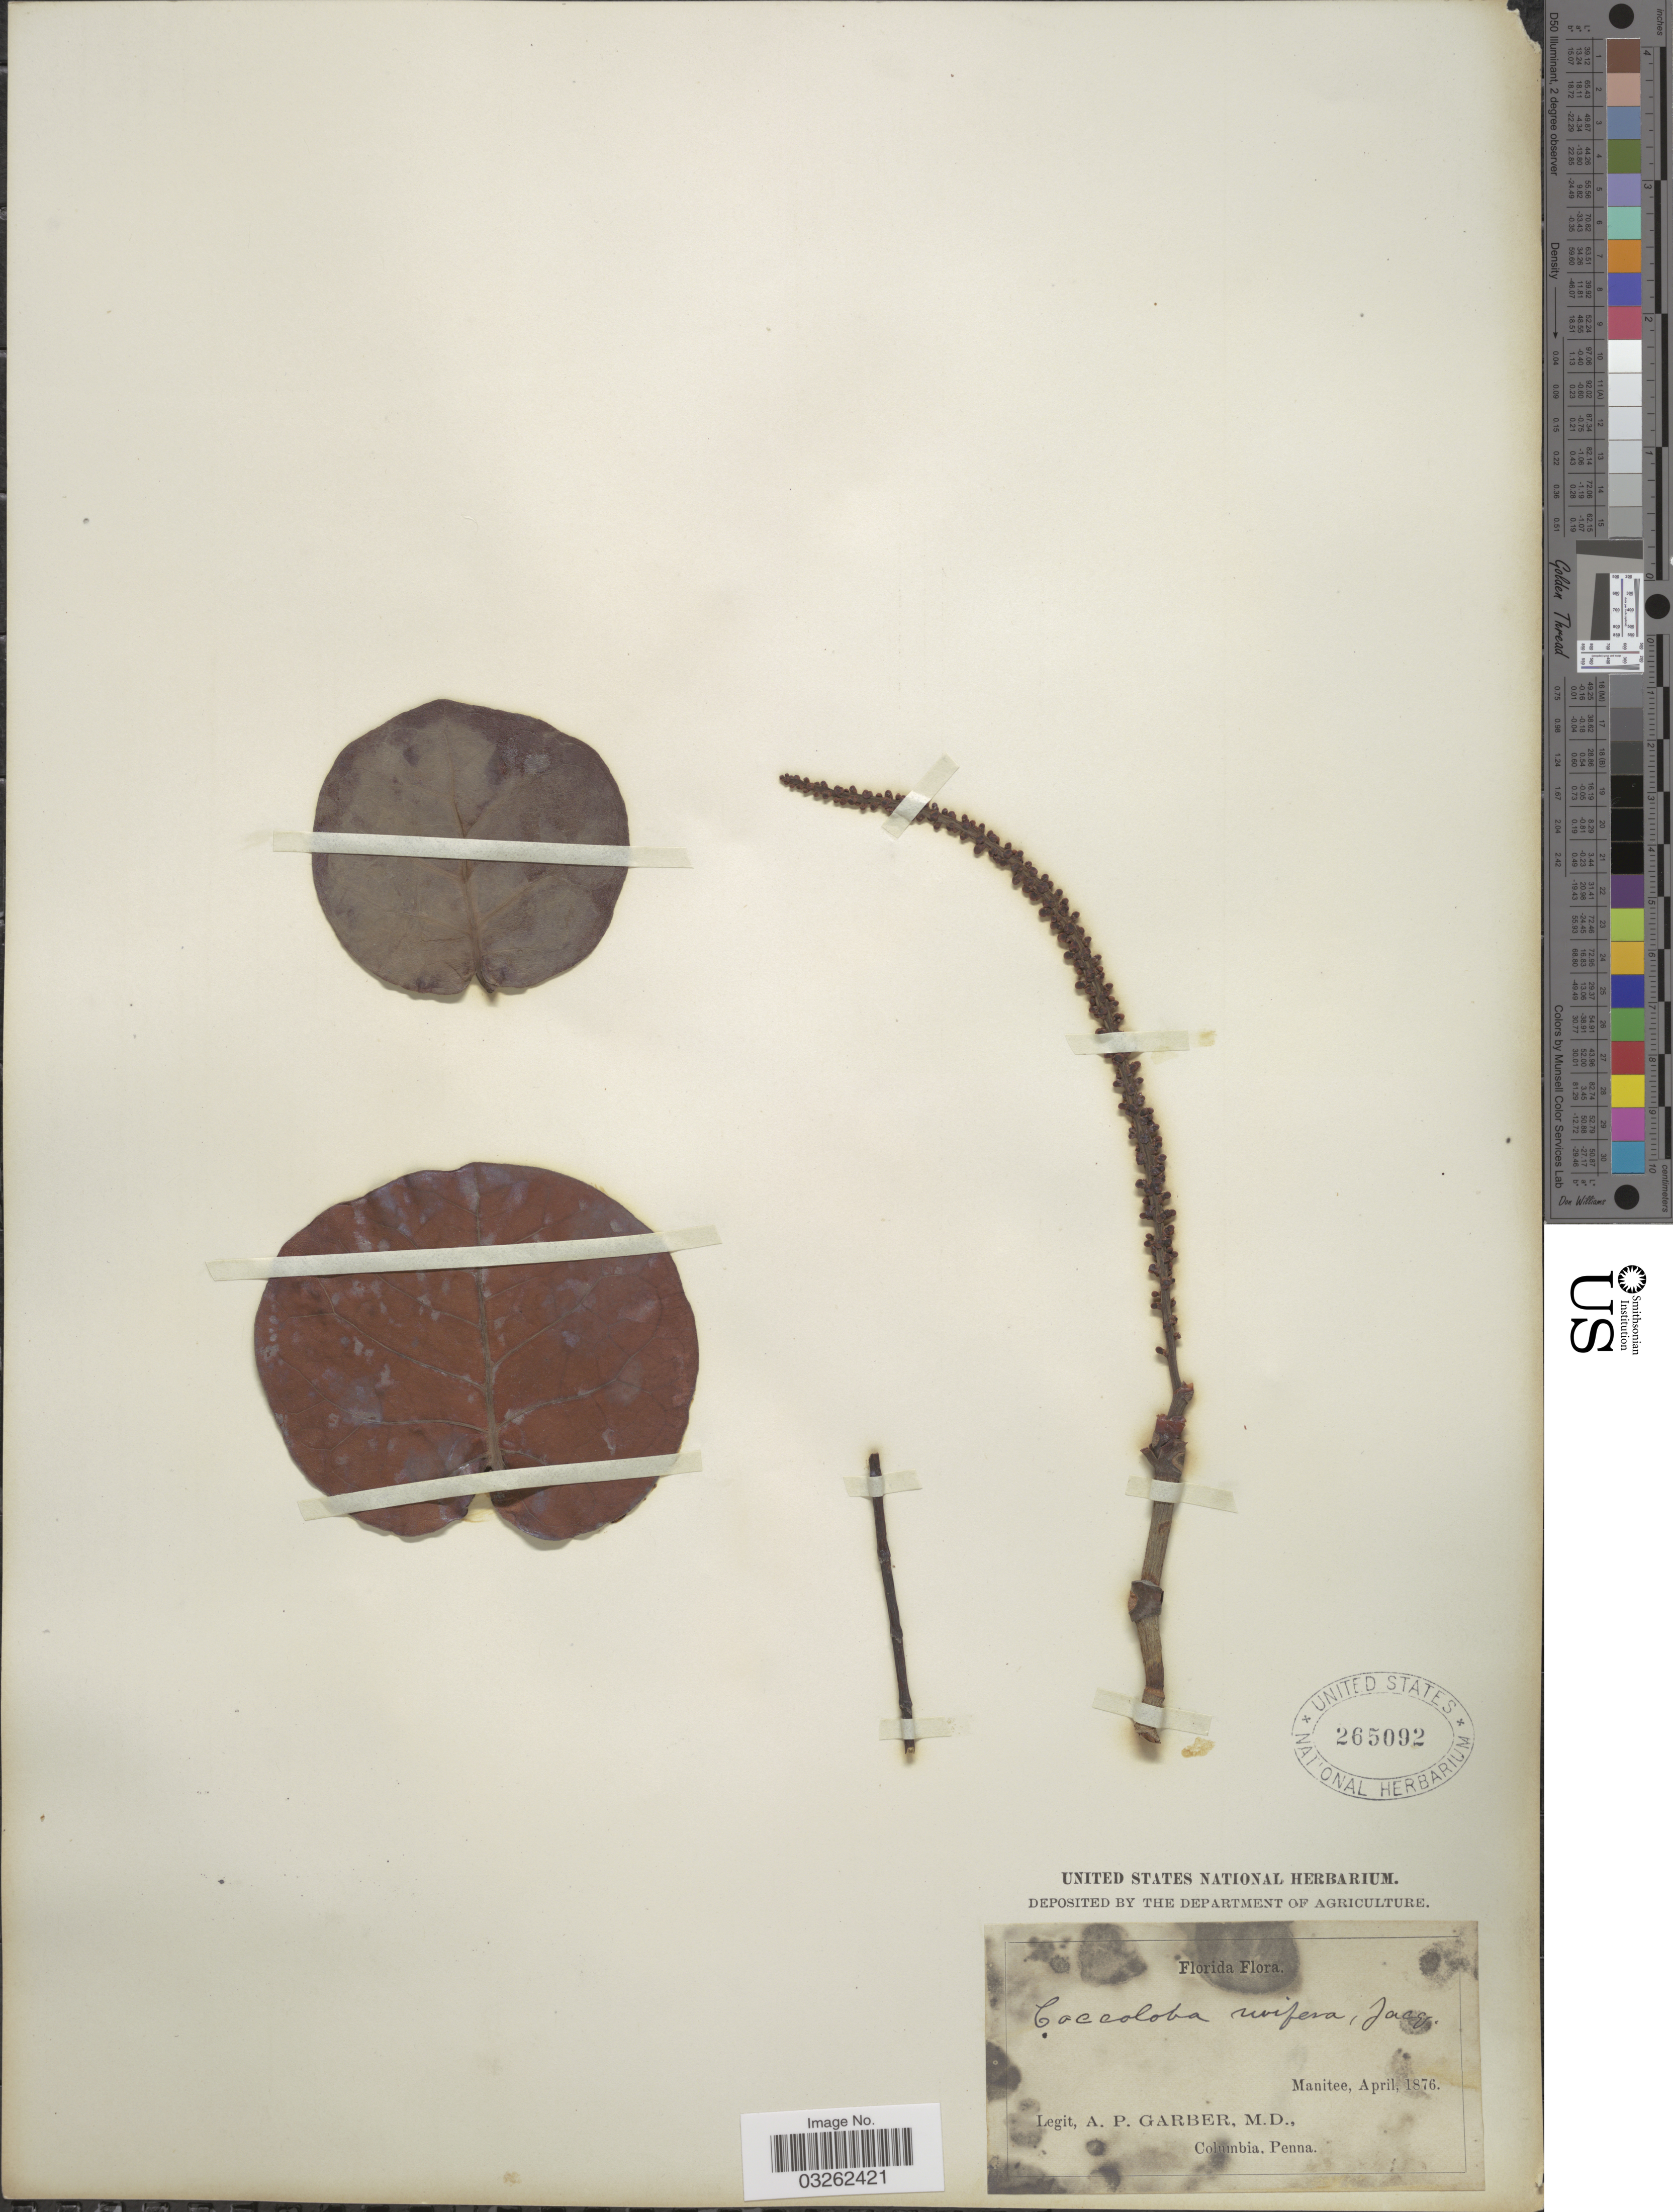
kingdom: Plantae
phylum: Tracheophyta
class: Magnoliopsida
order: Caryophyllales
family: Polygonaceae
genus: Coccoloba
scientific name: Coccoloba uvifera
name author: L.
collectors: A. P. Garber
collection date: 1876-04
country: United States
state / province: Florida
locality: Manitee.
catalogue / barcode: US 265092